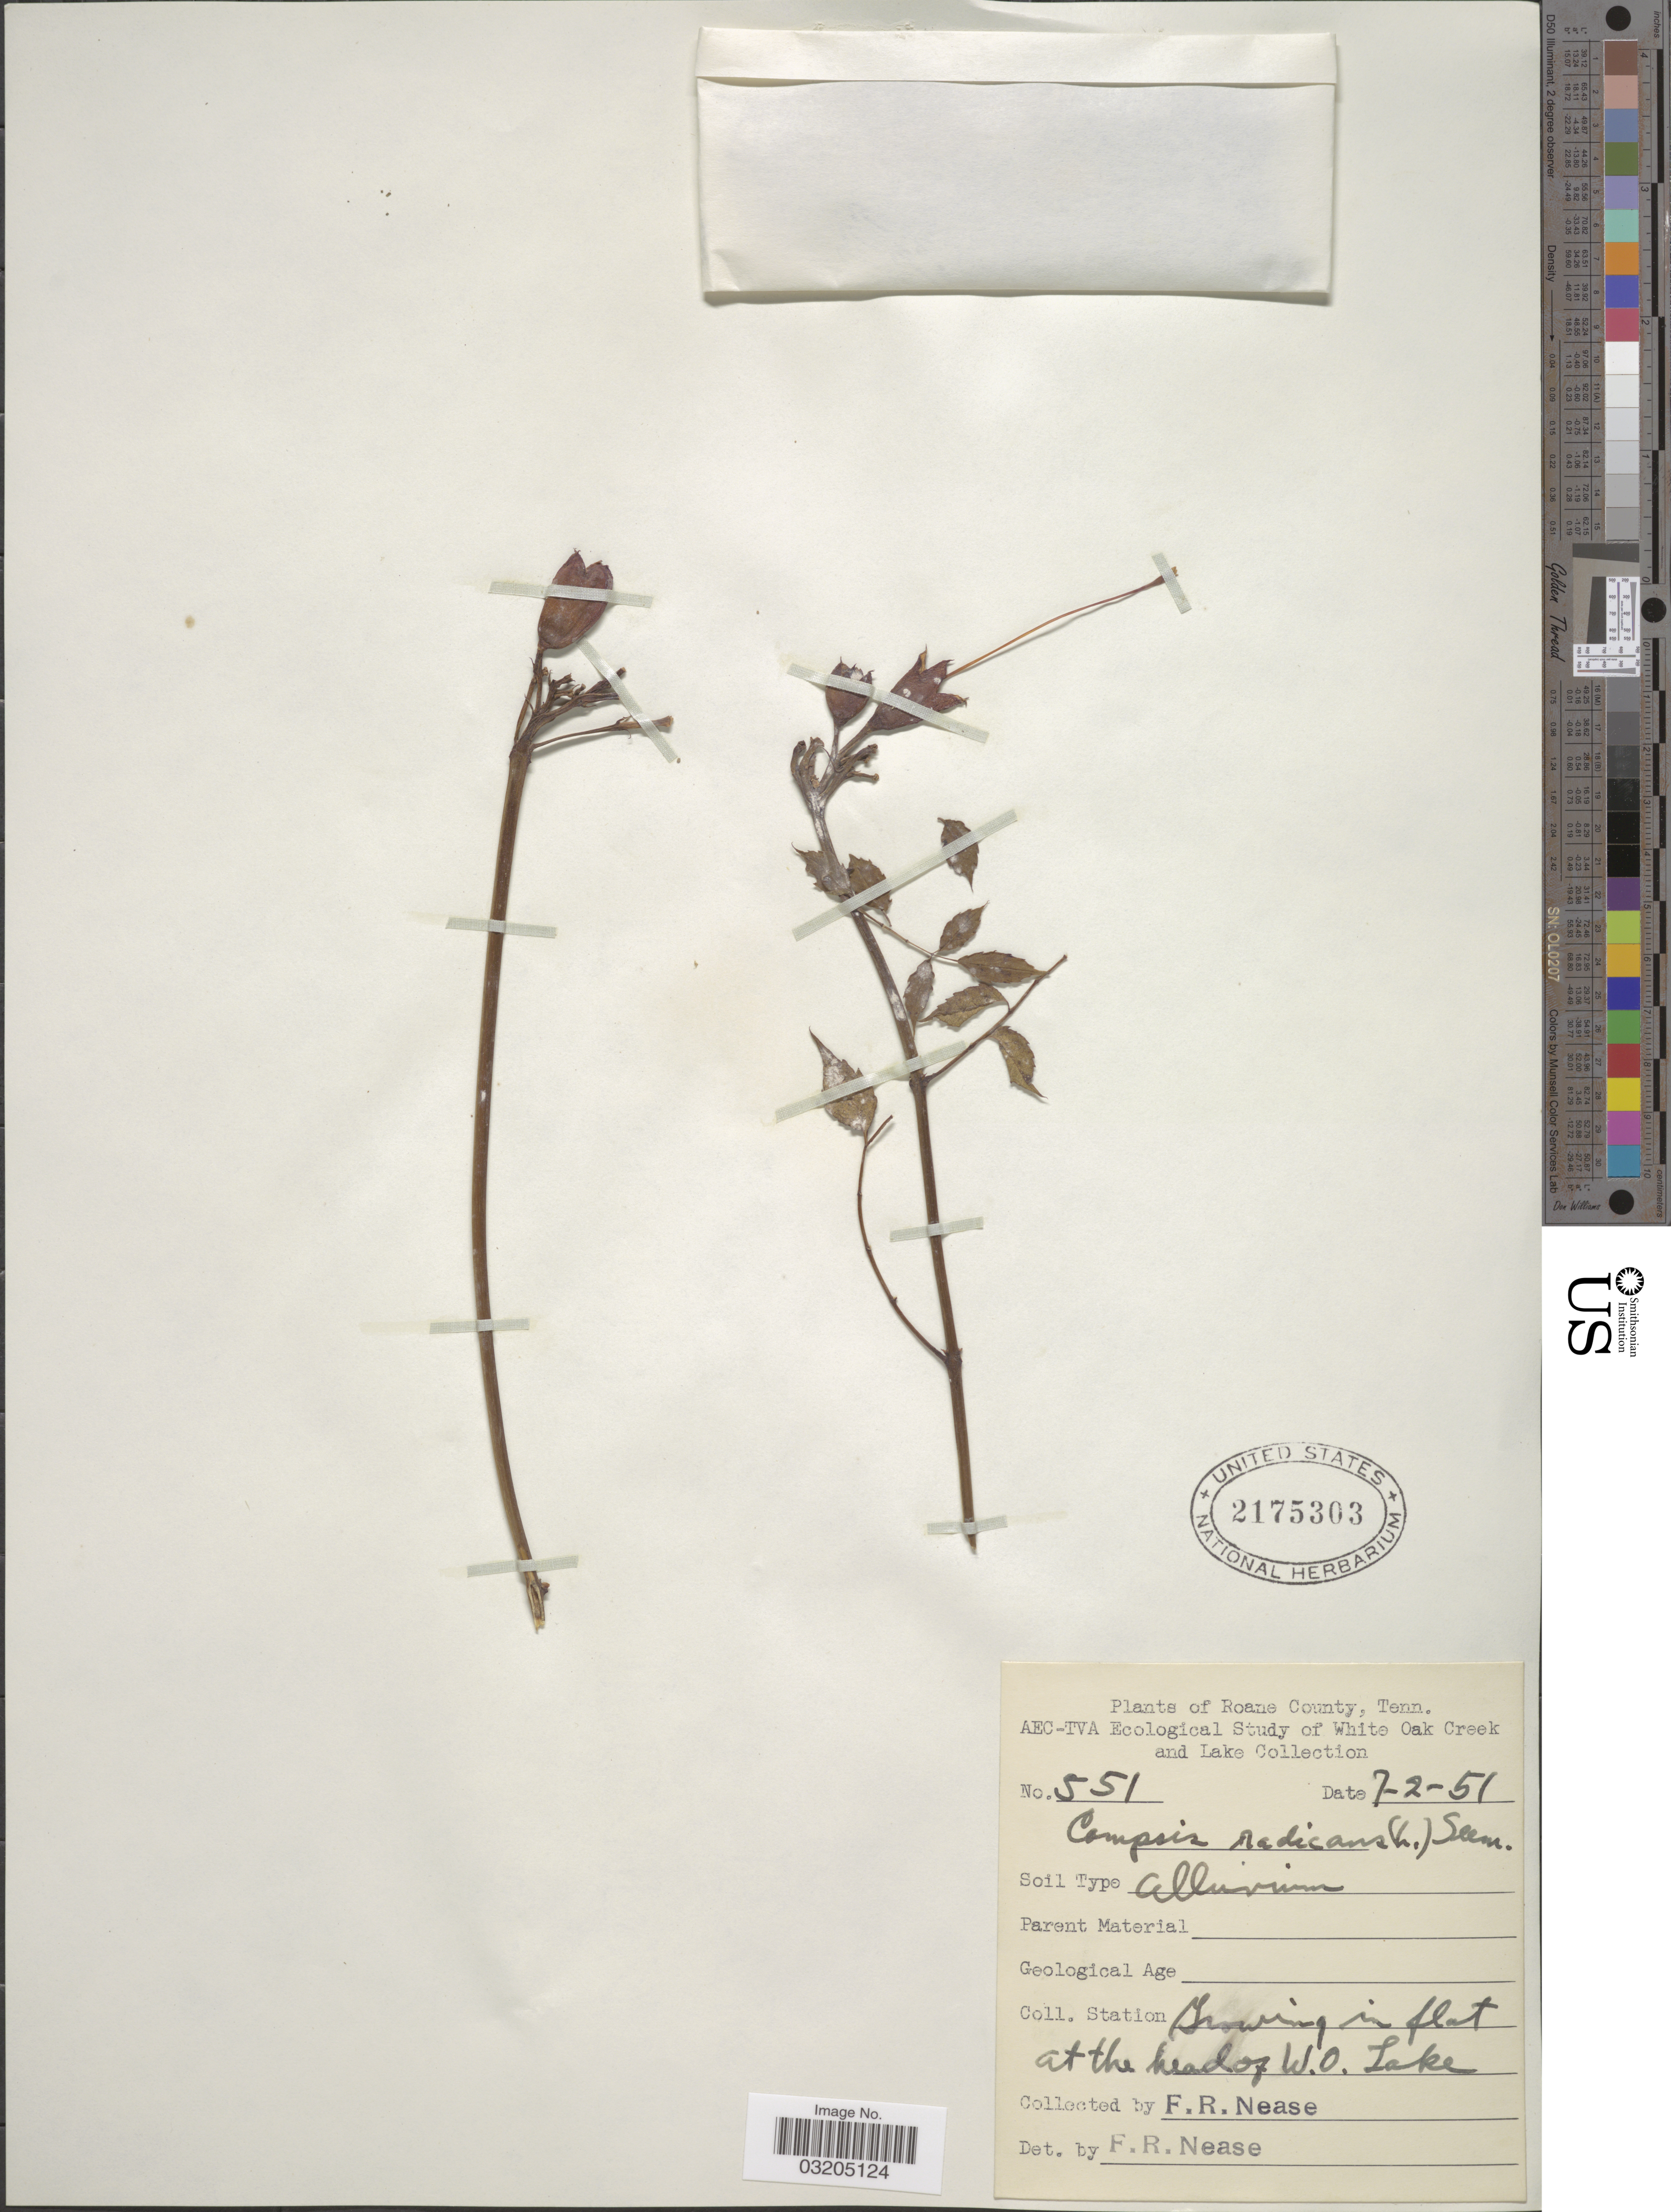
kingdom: Plantae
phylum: Tracheophyta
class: Magnoliopsida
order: Lamiales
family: Bignoniaceae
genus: Campsis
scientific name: Campsis radicans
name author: (L.) Seem.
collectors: F. Nease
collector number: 551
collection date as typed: Transcribed d/m/y: 2/7/51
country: United States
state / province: Tennessee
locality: Roane County. Growing in flat at the head of W.O. Lake.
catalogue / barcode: US 2175303